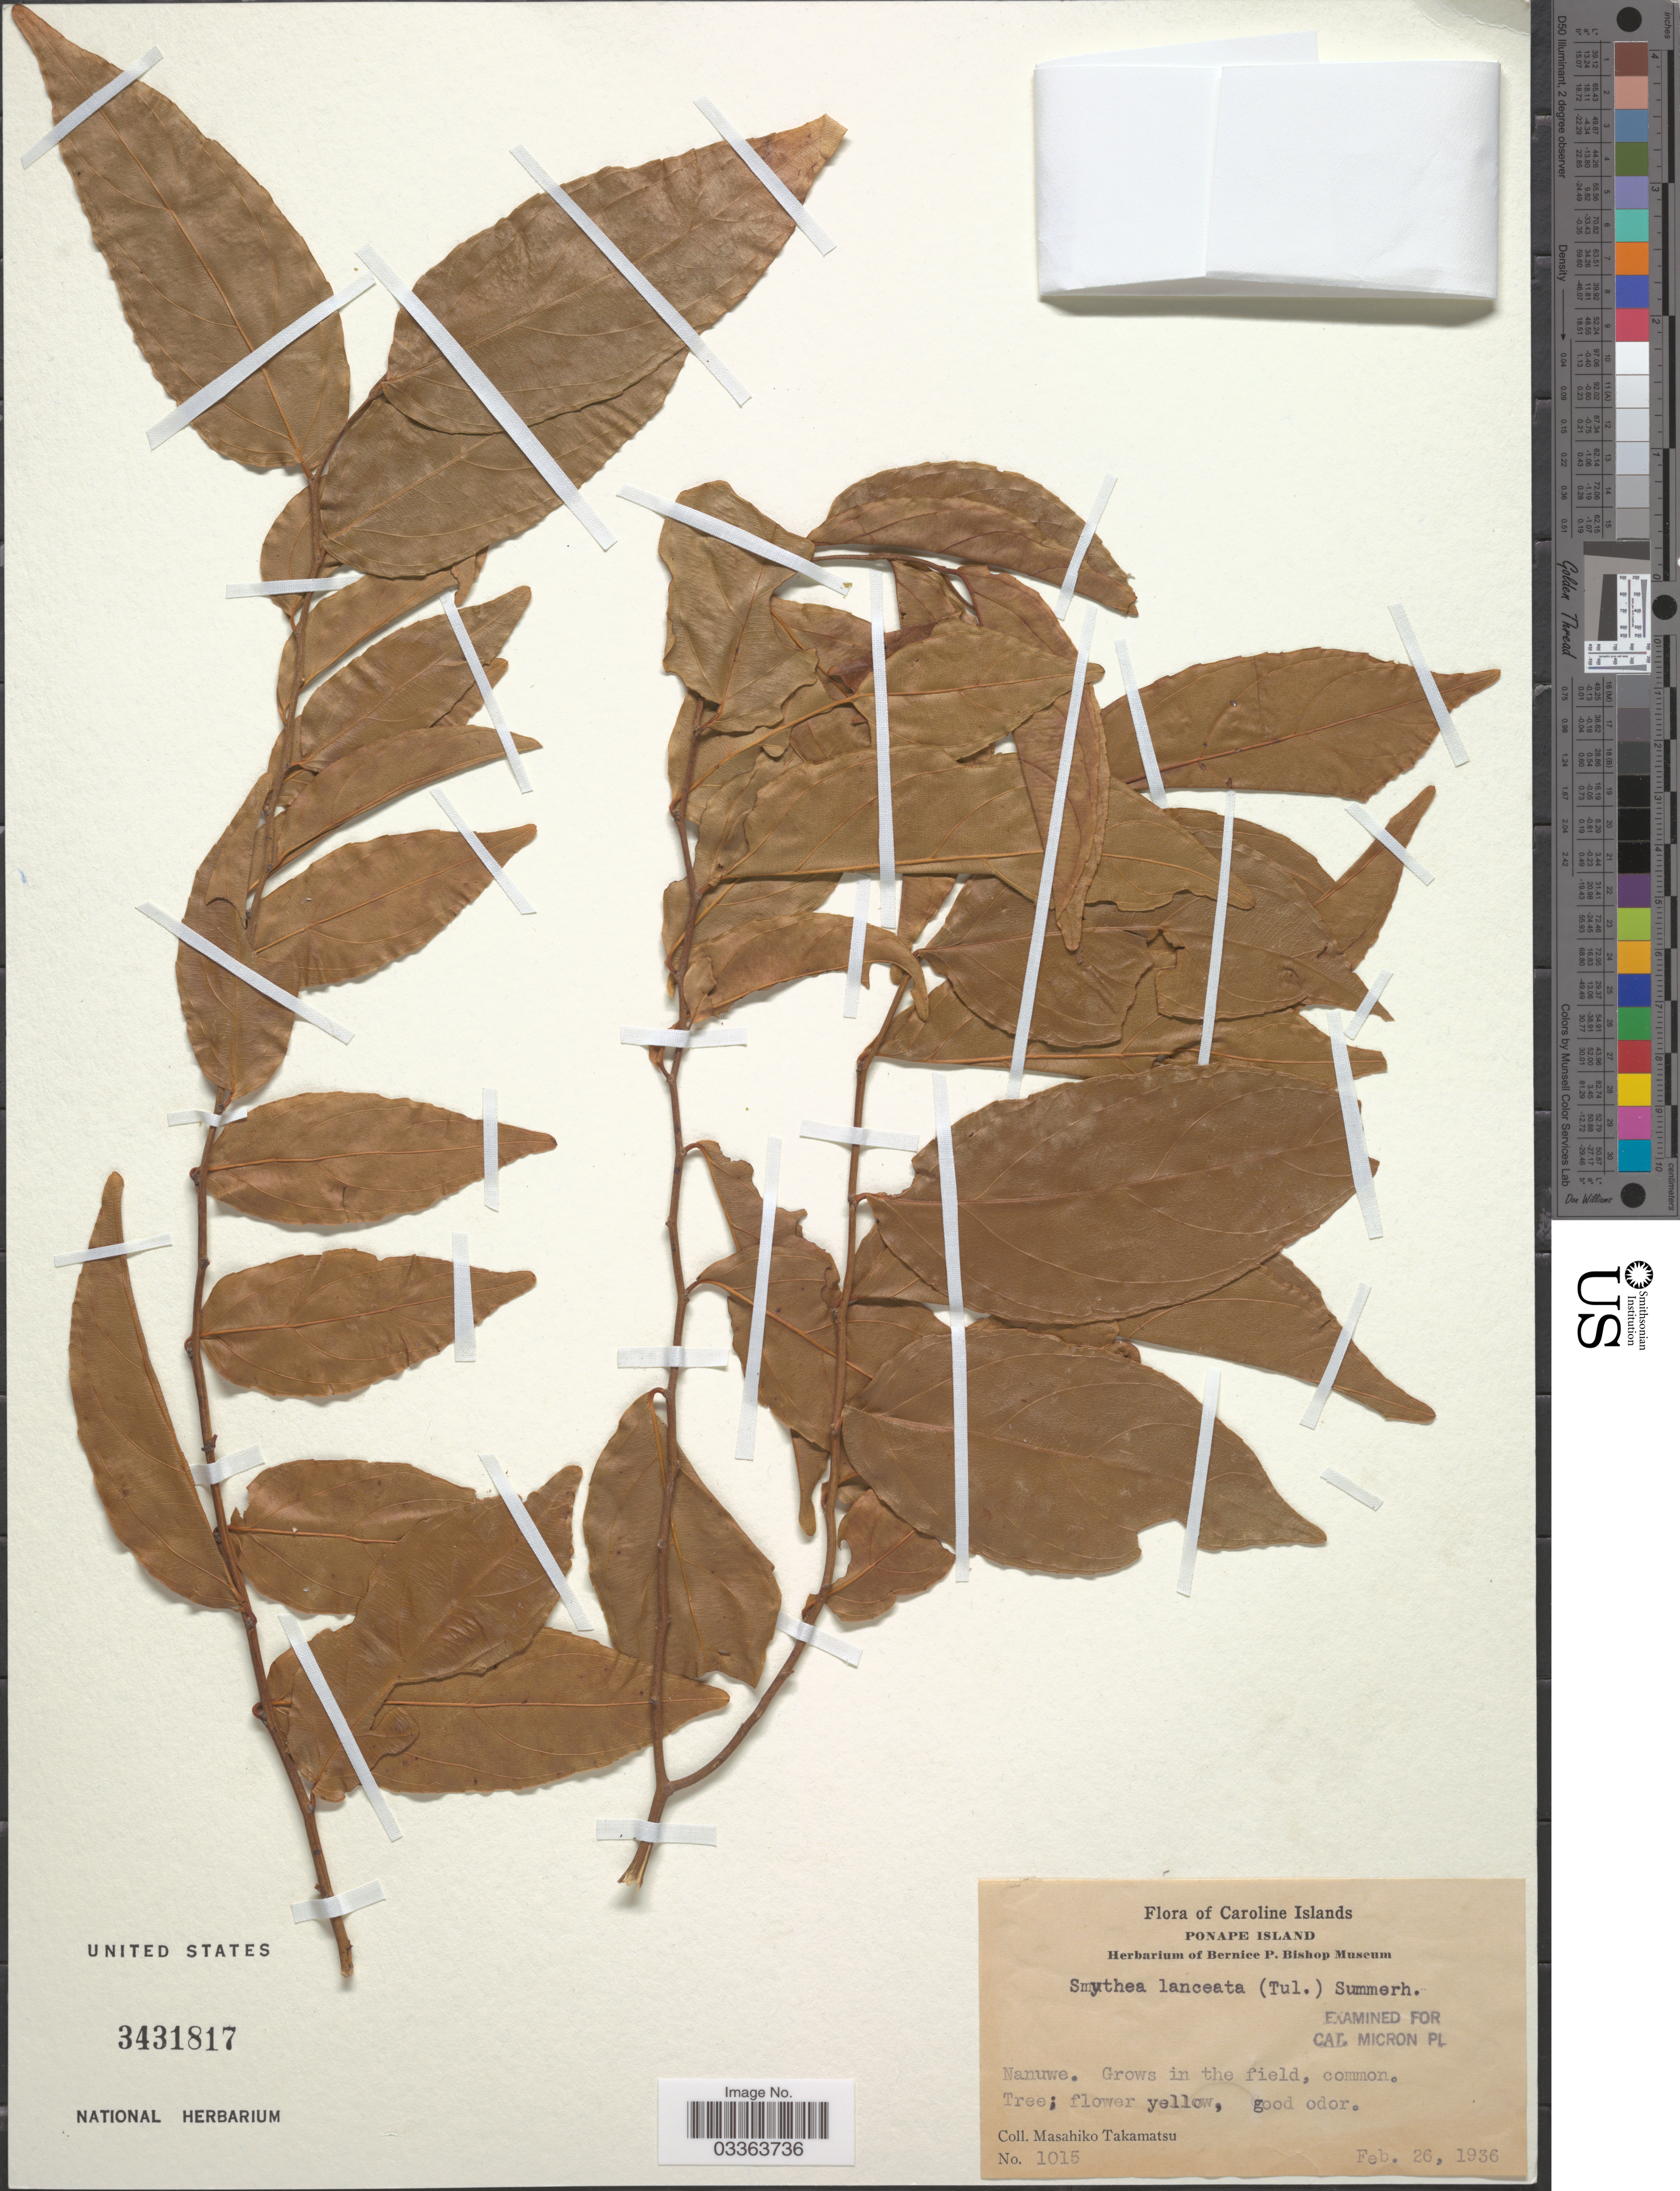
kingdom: Plantae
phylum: Tracheophyta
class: Magnoliopsida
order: Rosales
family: Rhamnaceae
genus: Smythea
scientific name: Smythea lanceata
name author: Summerh.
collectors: M. Takamatsu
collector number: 1015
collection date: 1936-02-26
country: Micronesia, Federated States of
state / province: Pohnpei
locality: Caroline Islands. Ponape Island. Nanuwe.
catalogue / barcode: US 3431817